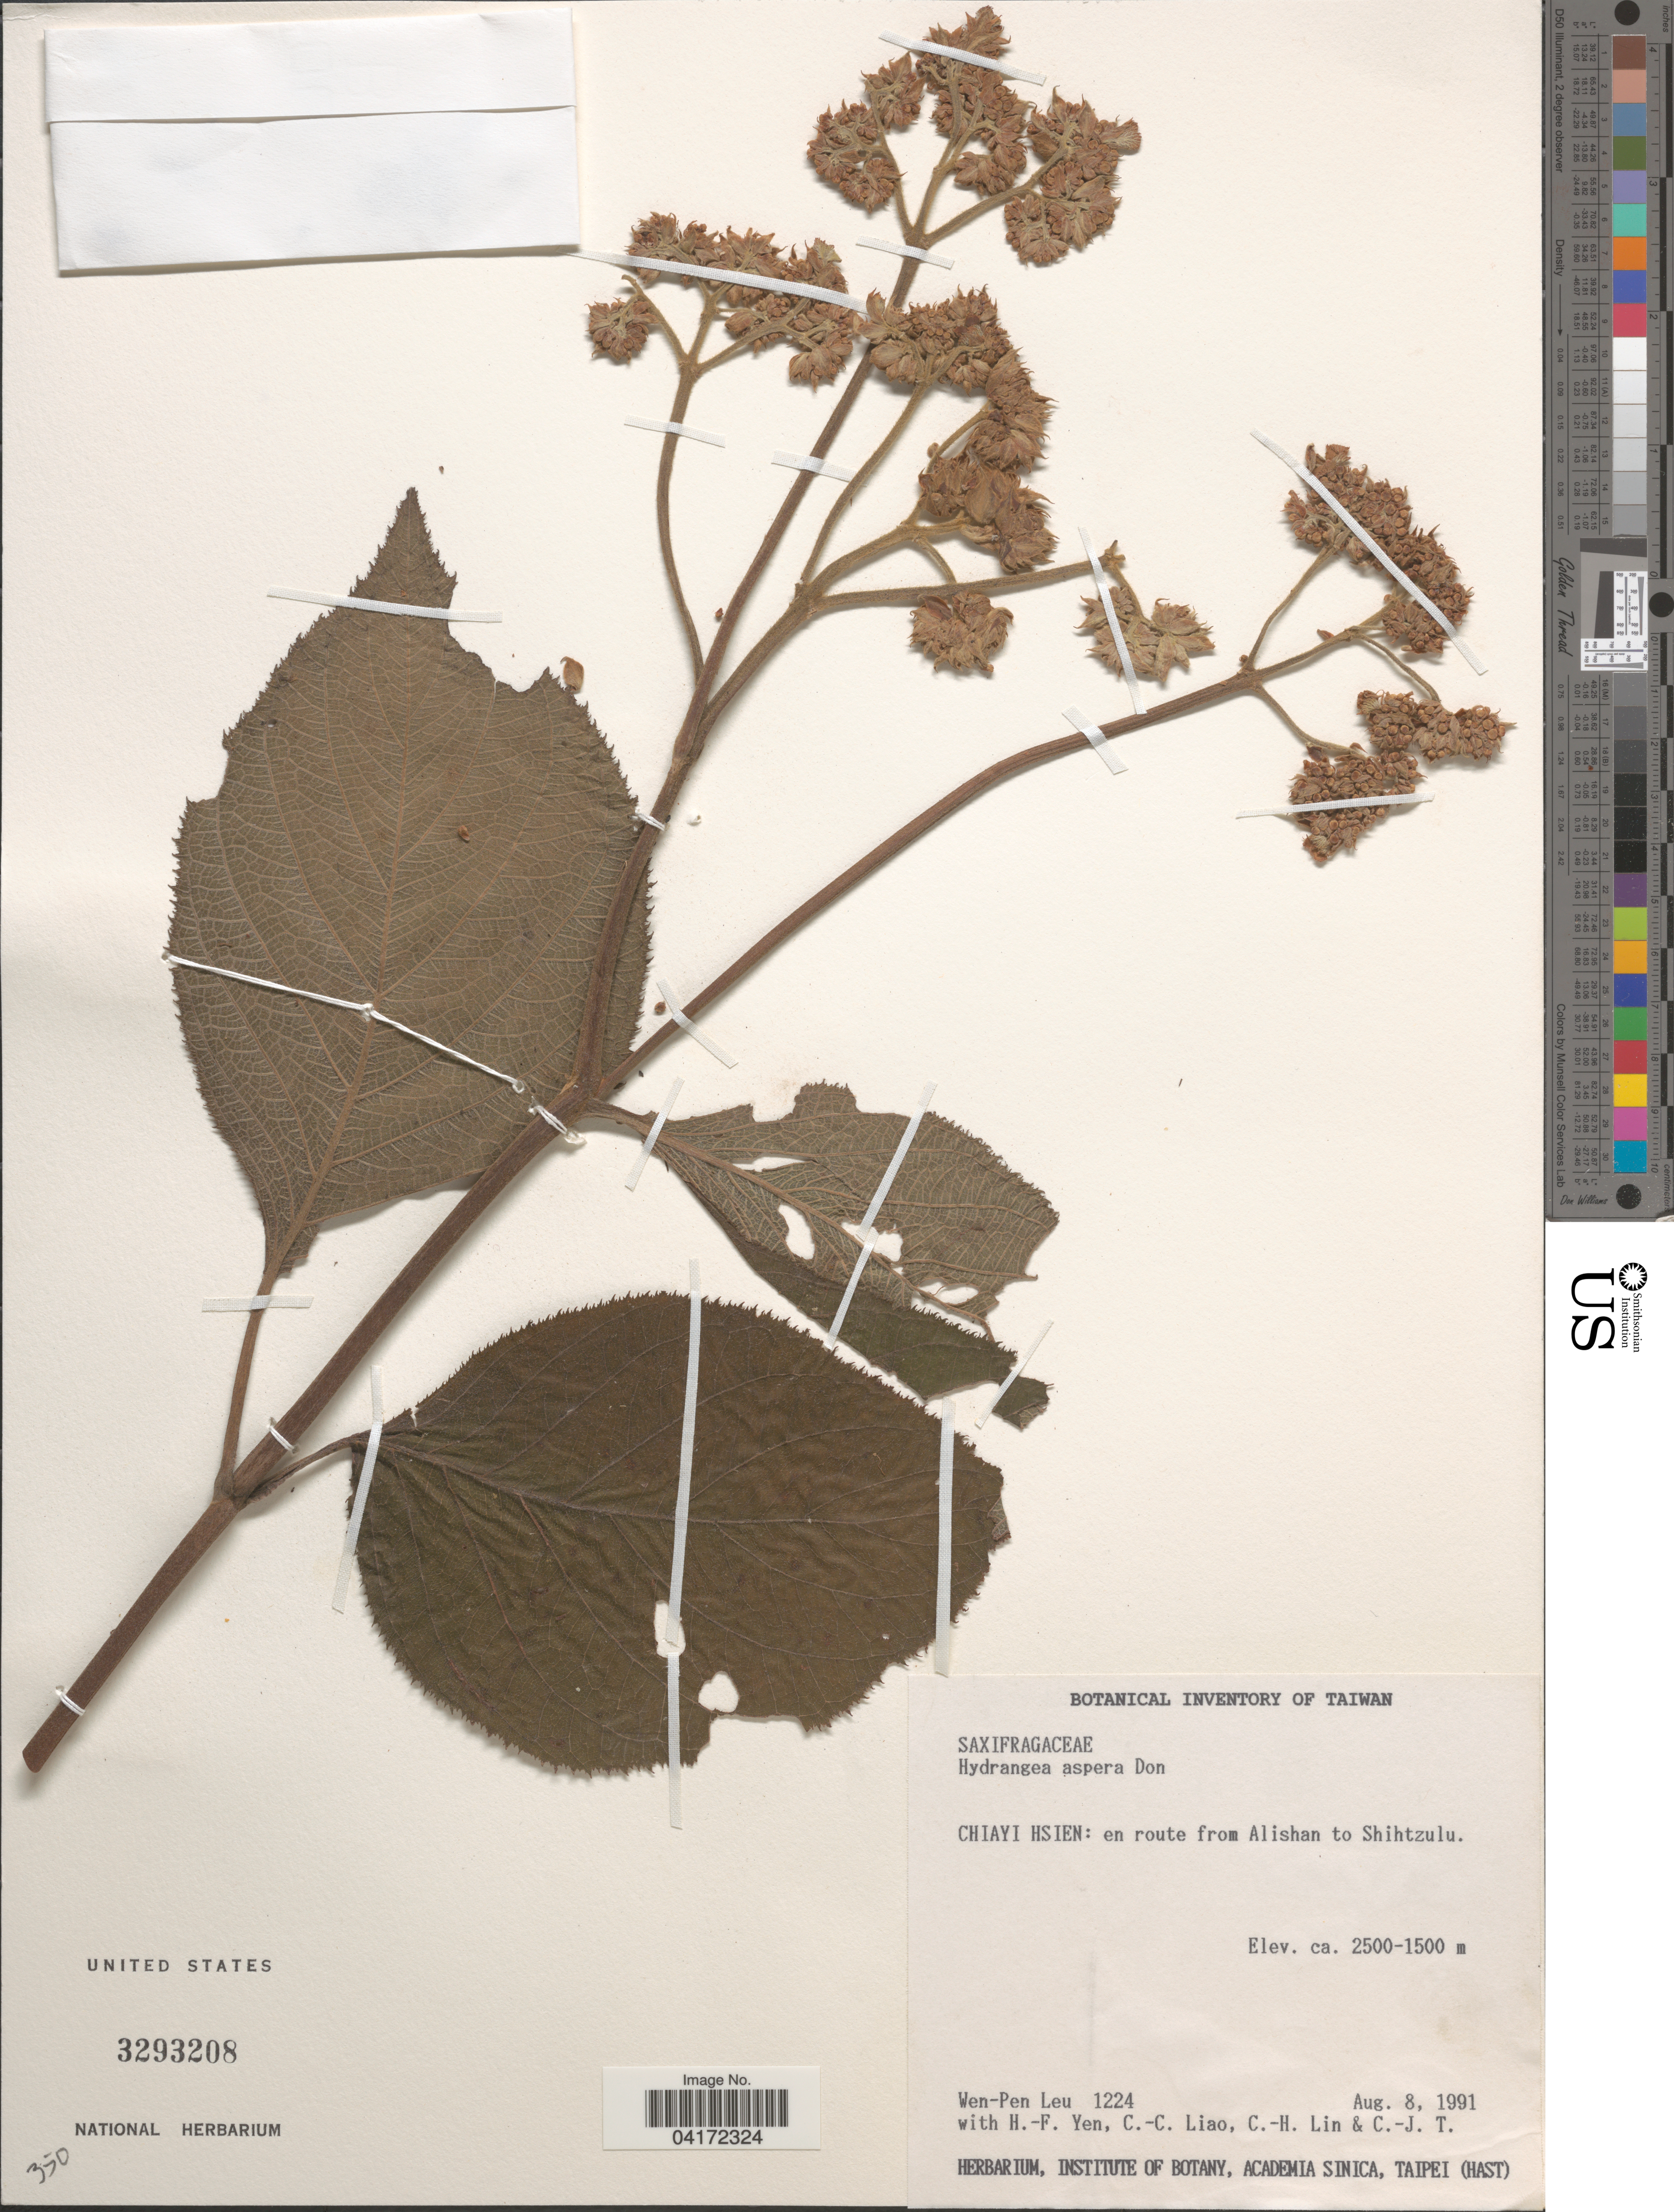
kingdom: Plantae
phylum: Tracheophyta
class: Magnoliopsida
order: Cornales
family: Hydrangeaceae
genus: Hydrangea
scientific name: Hydrangea aspera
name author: Buch.-Ham. ex D. Don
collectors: W. Leu, H. Yen, C. Liao & C. Lin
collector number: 1224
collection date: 1991-08-08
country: Taiwan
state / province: Chiayi City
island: Taiwan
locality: Chiayi Hsien: en route from Alishan to Shihtzulu.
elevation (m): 1500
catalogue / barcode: US 3293208